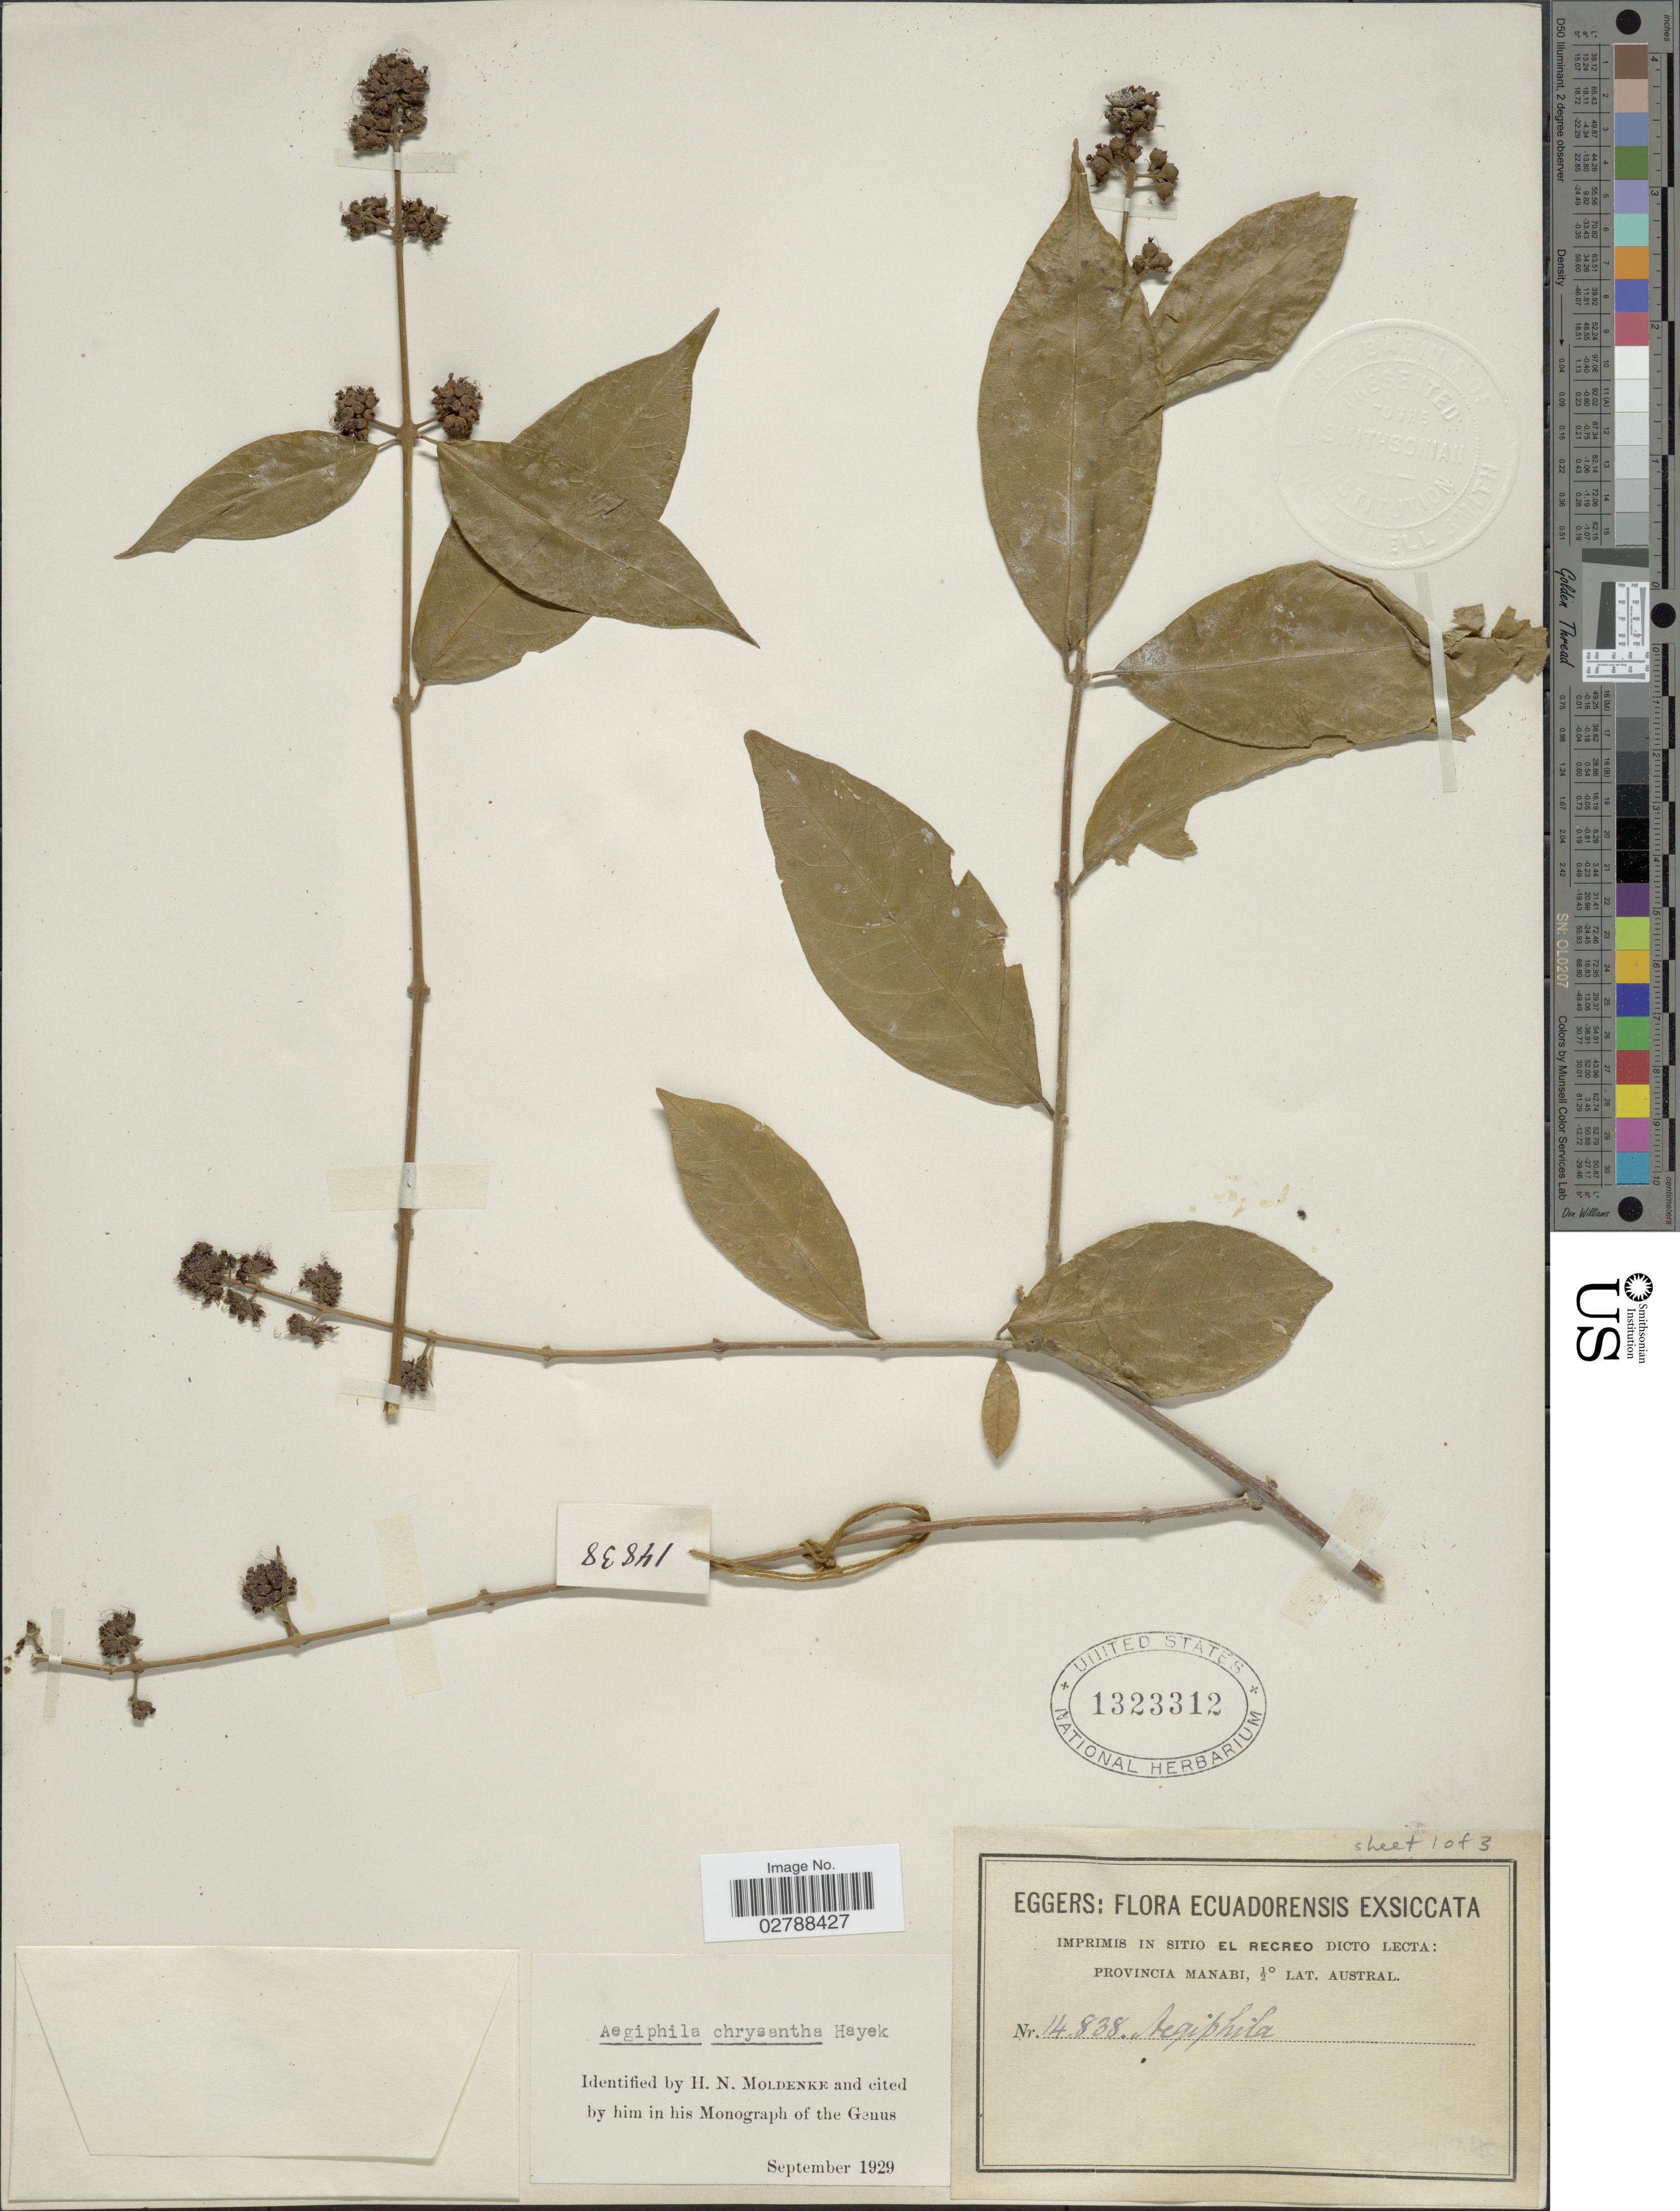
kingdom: Plantae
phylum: Tracheophyta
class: Magnoliopsida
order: Lamiales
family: Lamiaceae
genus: Aegiphila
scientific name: Aegiphila chrysantha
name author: Hayek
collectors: -. Eggers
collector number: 14838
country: Ecuador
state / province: Manabí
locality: Imprimis in sitio El Recreo dicto Lecta.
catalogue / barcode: US 1323312